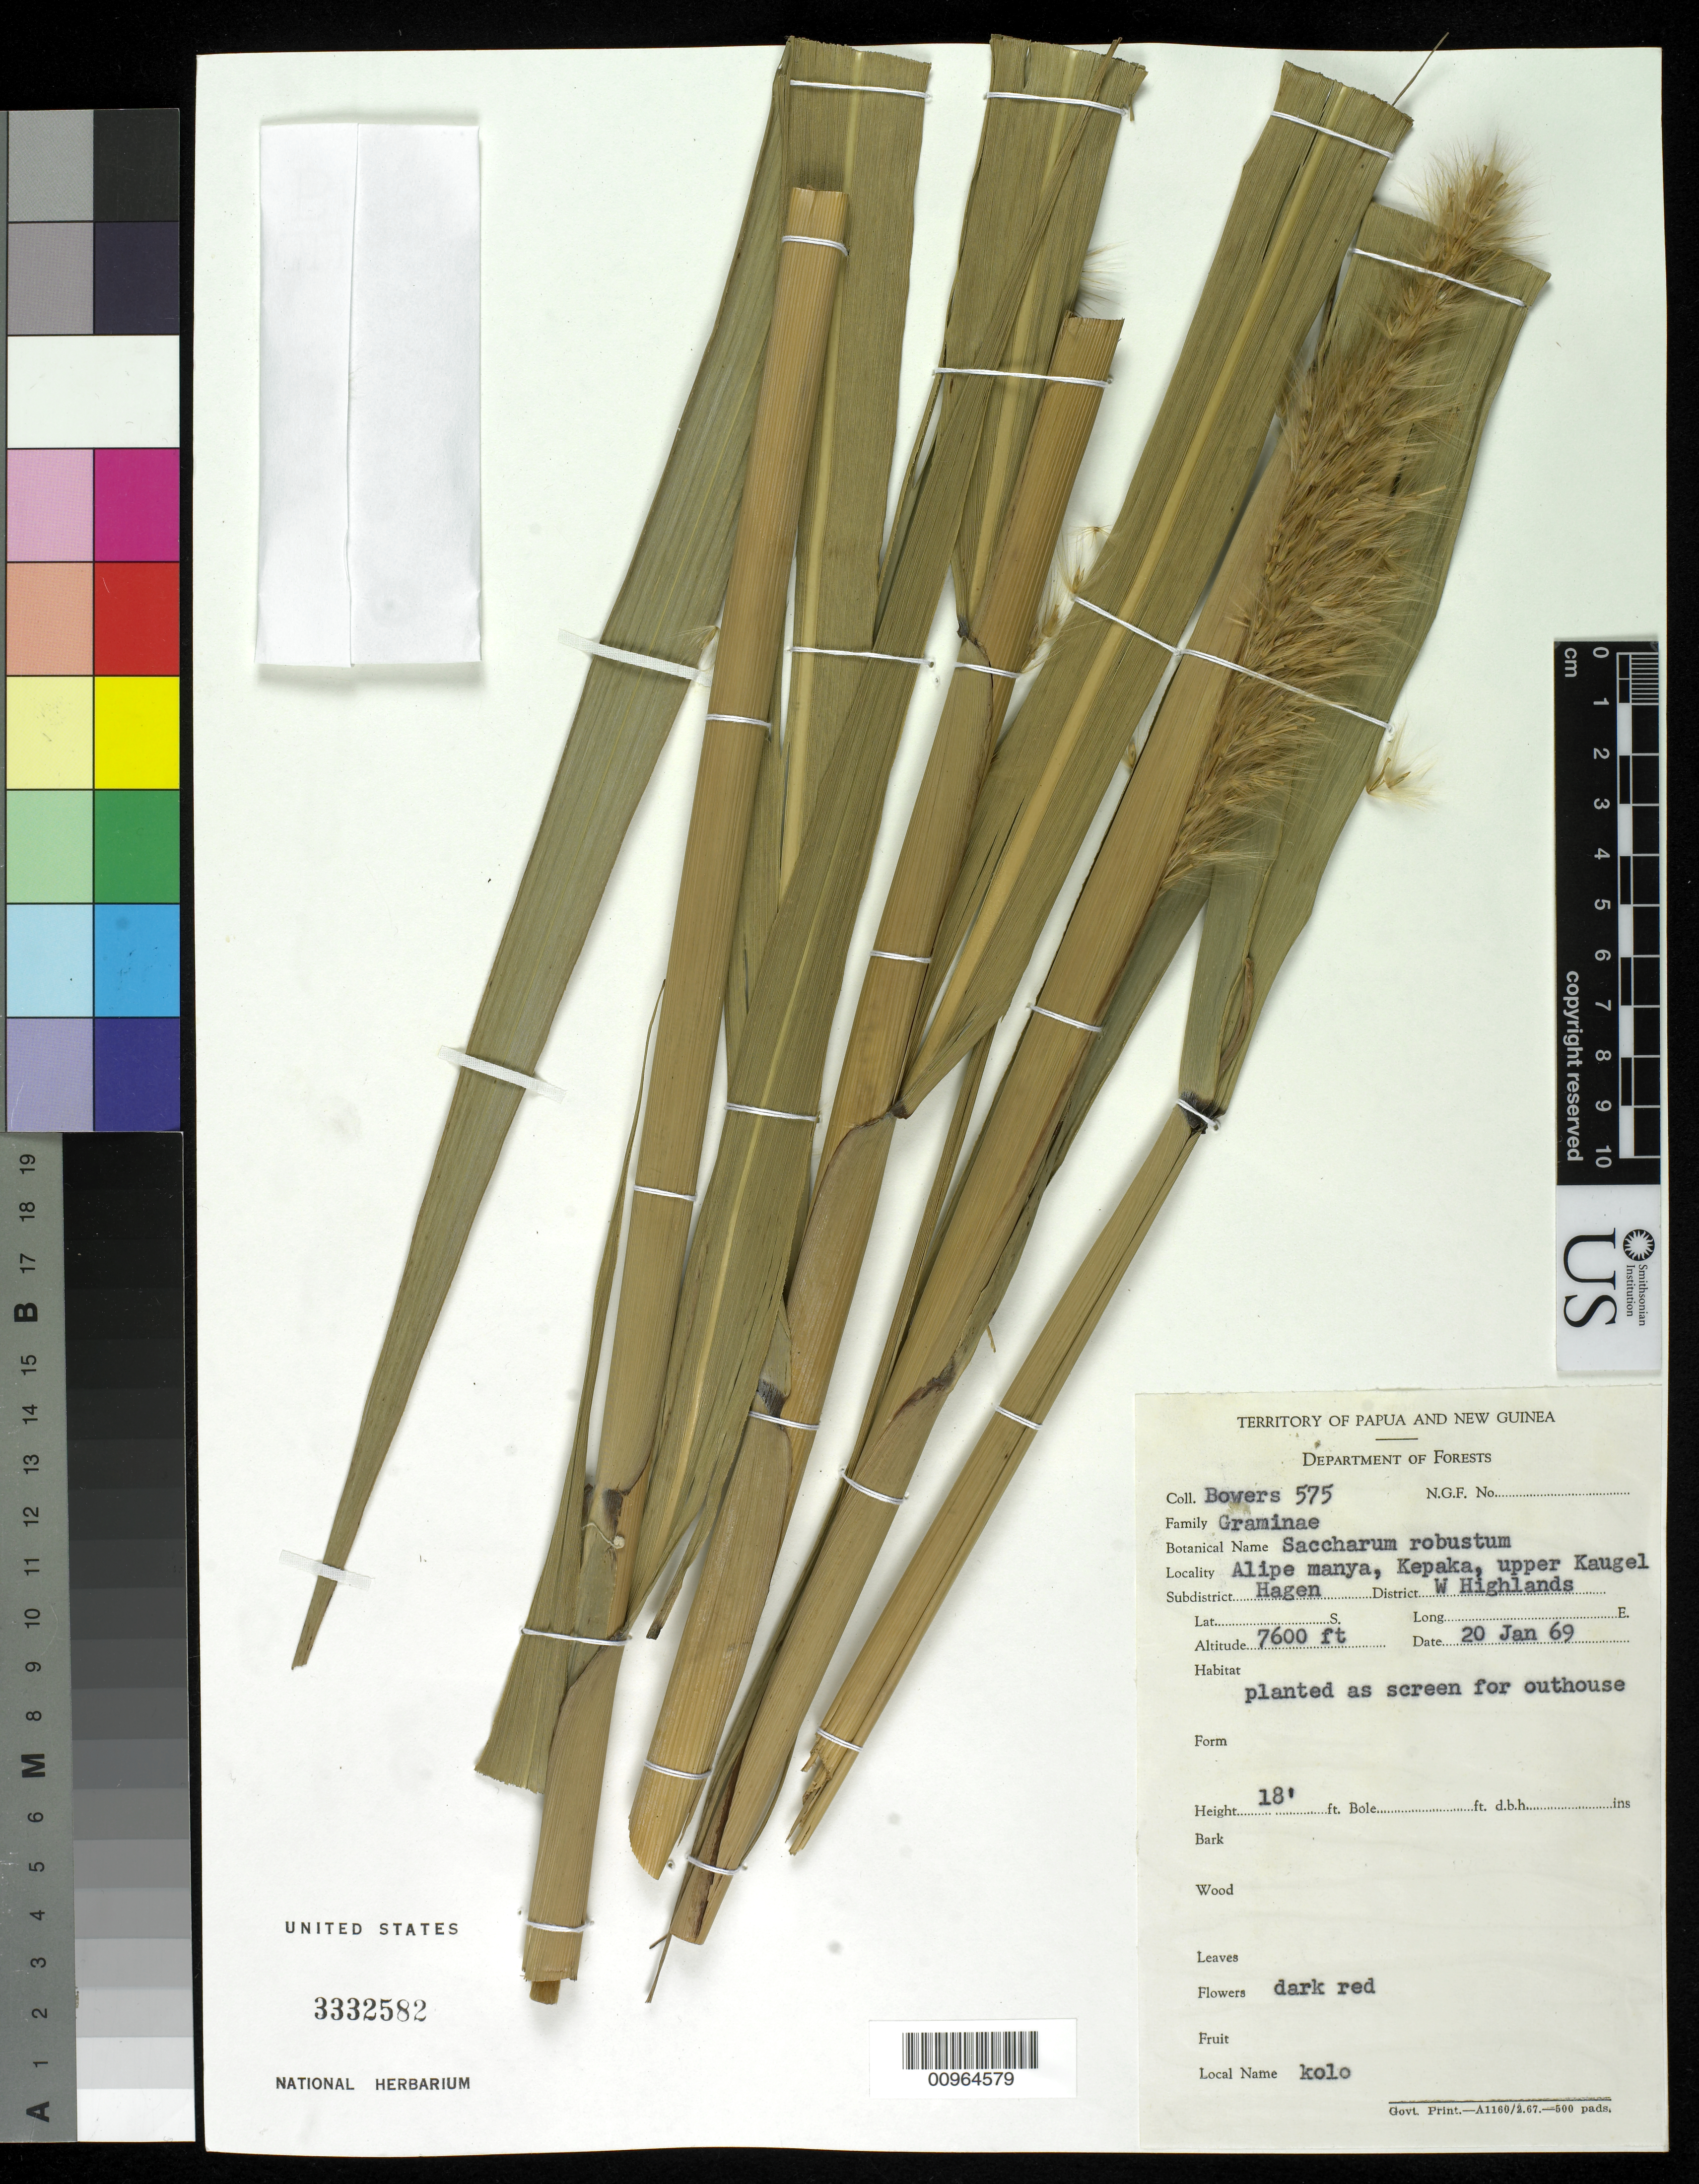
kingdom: Plantae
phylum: Tracheophyta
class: Liliopsida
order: Poales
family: Poaceae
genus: Saccharum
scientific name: Saccharum robustum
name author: Brandes & Jeswiet ex Grassl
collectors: N. Bowers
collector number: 511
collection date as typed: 03 Jan 1969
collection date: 1969-01-03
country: Papua New Guinea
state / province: Western Highlands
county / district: Mount Hagen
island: New Guinea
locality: Alipe Manya, Kepaka, upper Kaugel. Subdistrict Hagen.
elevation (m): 2316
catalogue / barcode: US 3332581